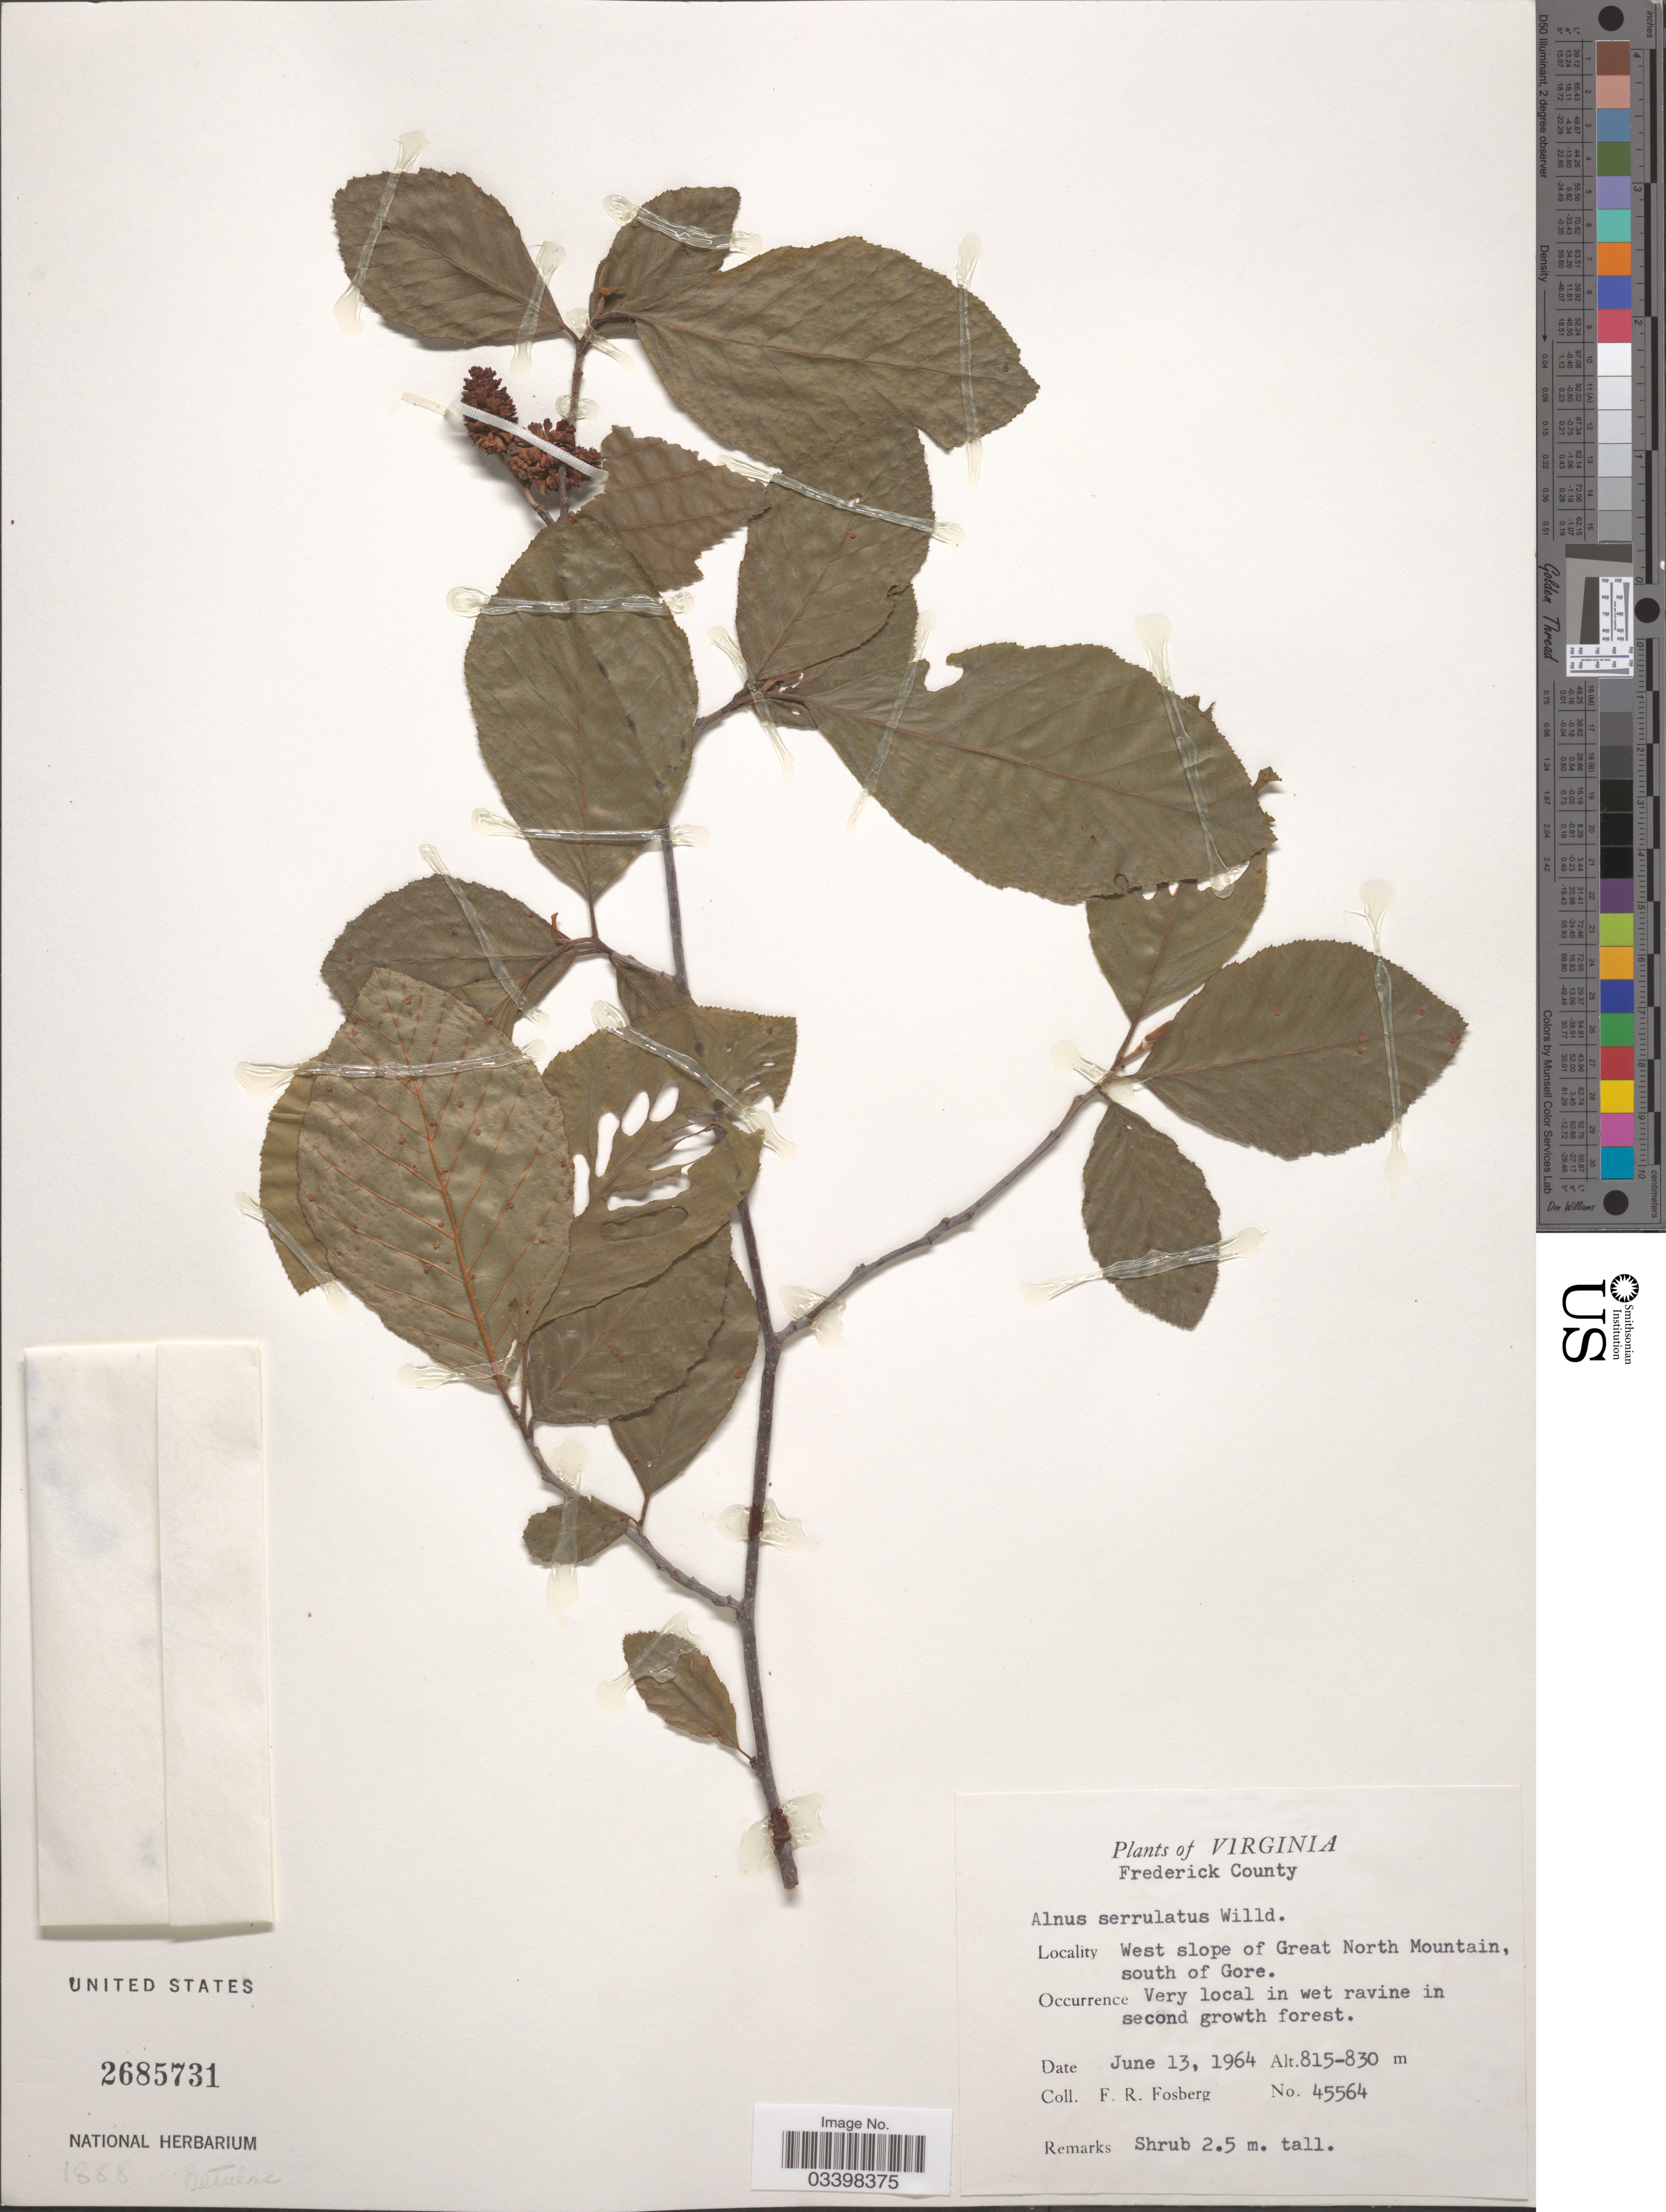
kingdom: Plantae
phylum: Tracheophyta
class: Magnoliopsida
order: Fagales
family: Betulaceae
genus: Alnus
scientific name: Alnus serrulata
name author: (Aiton) Willd.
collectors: F. R. Fosberg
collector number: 45564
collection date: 1964-06-13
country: United States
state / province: Virginia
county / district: Frederick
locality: Frederick County. West slope of Great North Mountain, south of Gore.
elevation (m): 815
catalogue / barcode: US 2685731